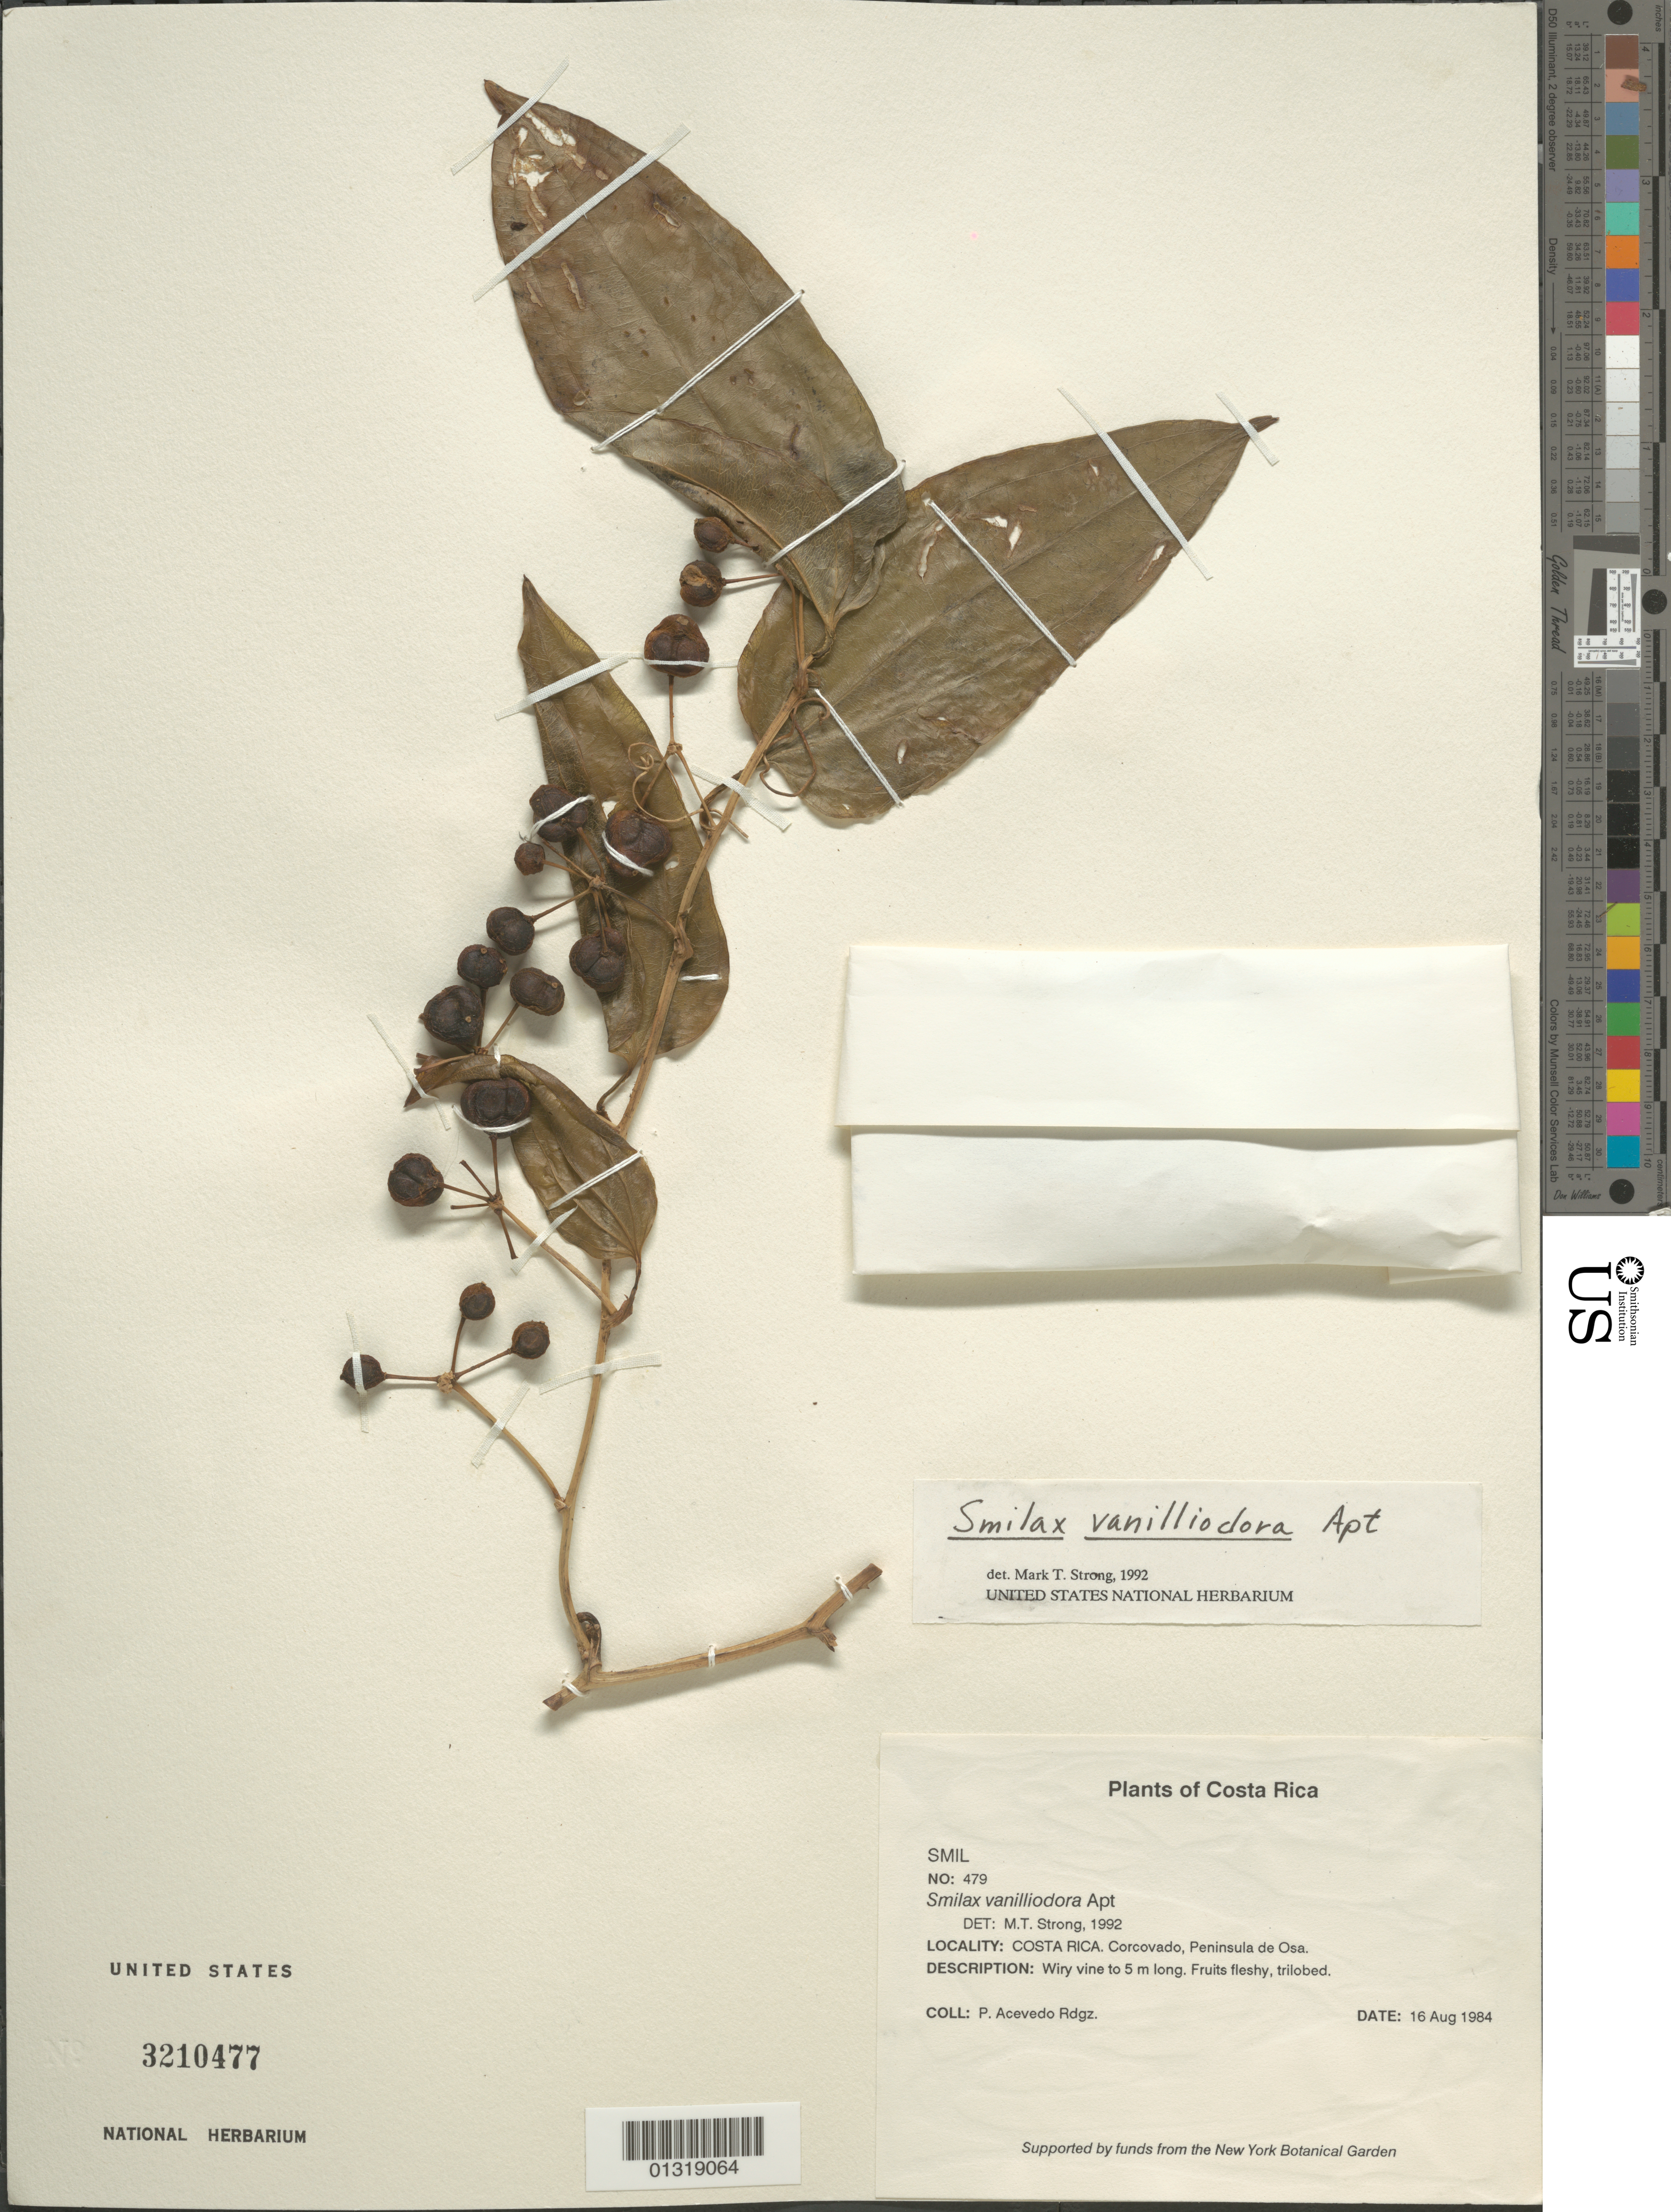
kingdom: Plantae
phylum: Tracheophyta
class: Liliopsida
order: Liliales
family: Smilacaceae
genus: Smilax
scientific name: Smilax vanilliodora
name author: F.W. Apt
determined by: Strong, M. T., (US), Smithsonian Institution - National Museum of Natural History (UNITED STATES)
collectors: P. Acevedo-Rodr.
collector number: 479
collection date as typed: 16 Aug 1984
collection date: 1984-08-16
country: Costa Rica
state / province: Puntarenas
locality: Corcovado, Penninsula de Osa.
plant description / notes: Sheet not found - Sep 2015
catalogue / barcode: US 3210477